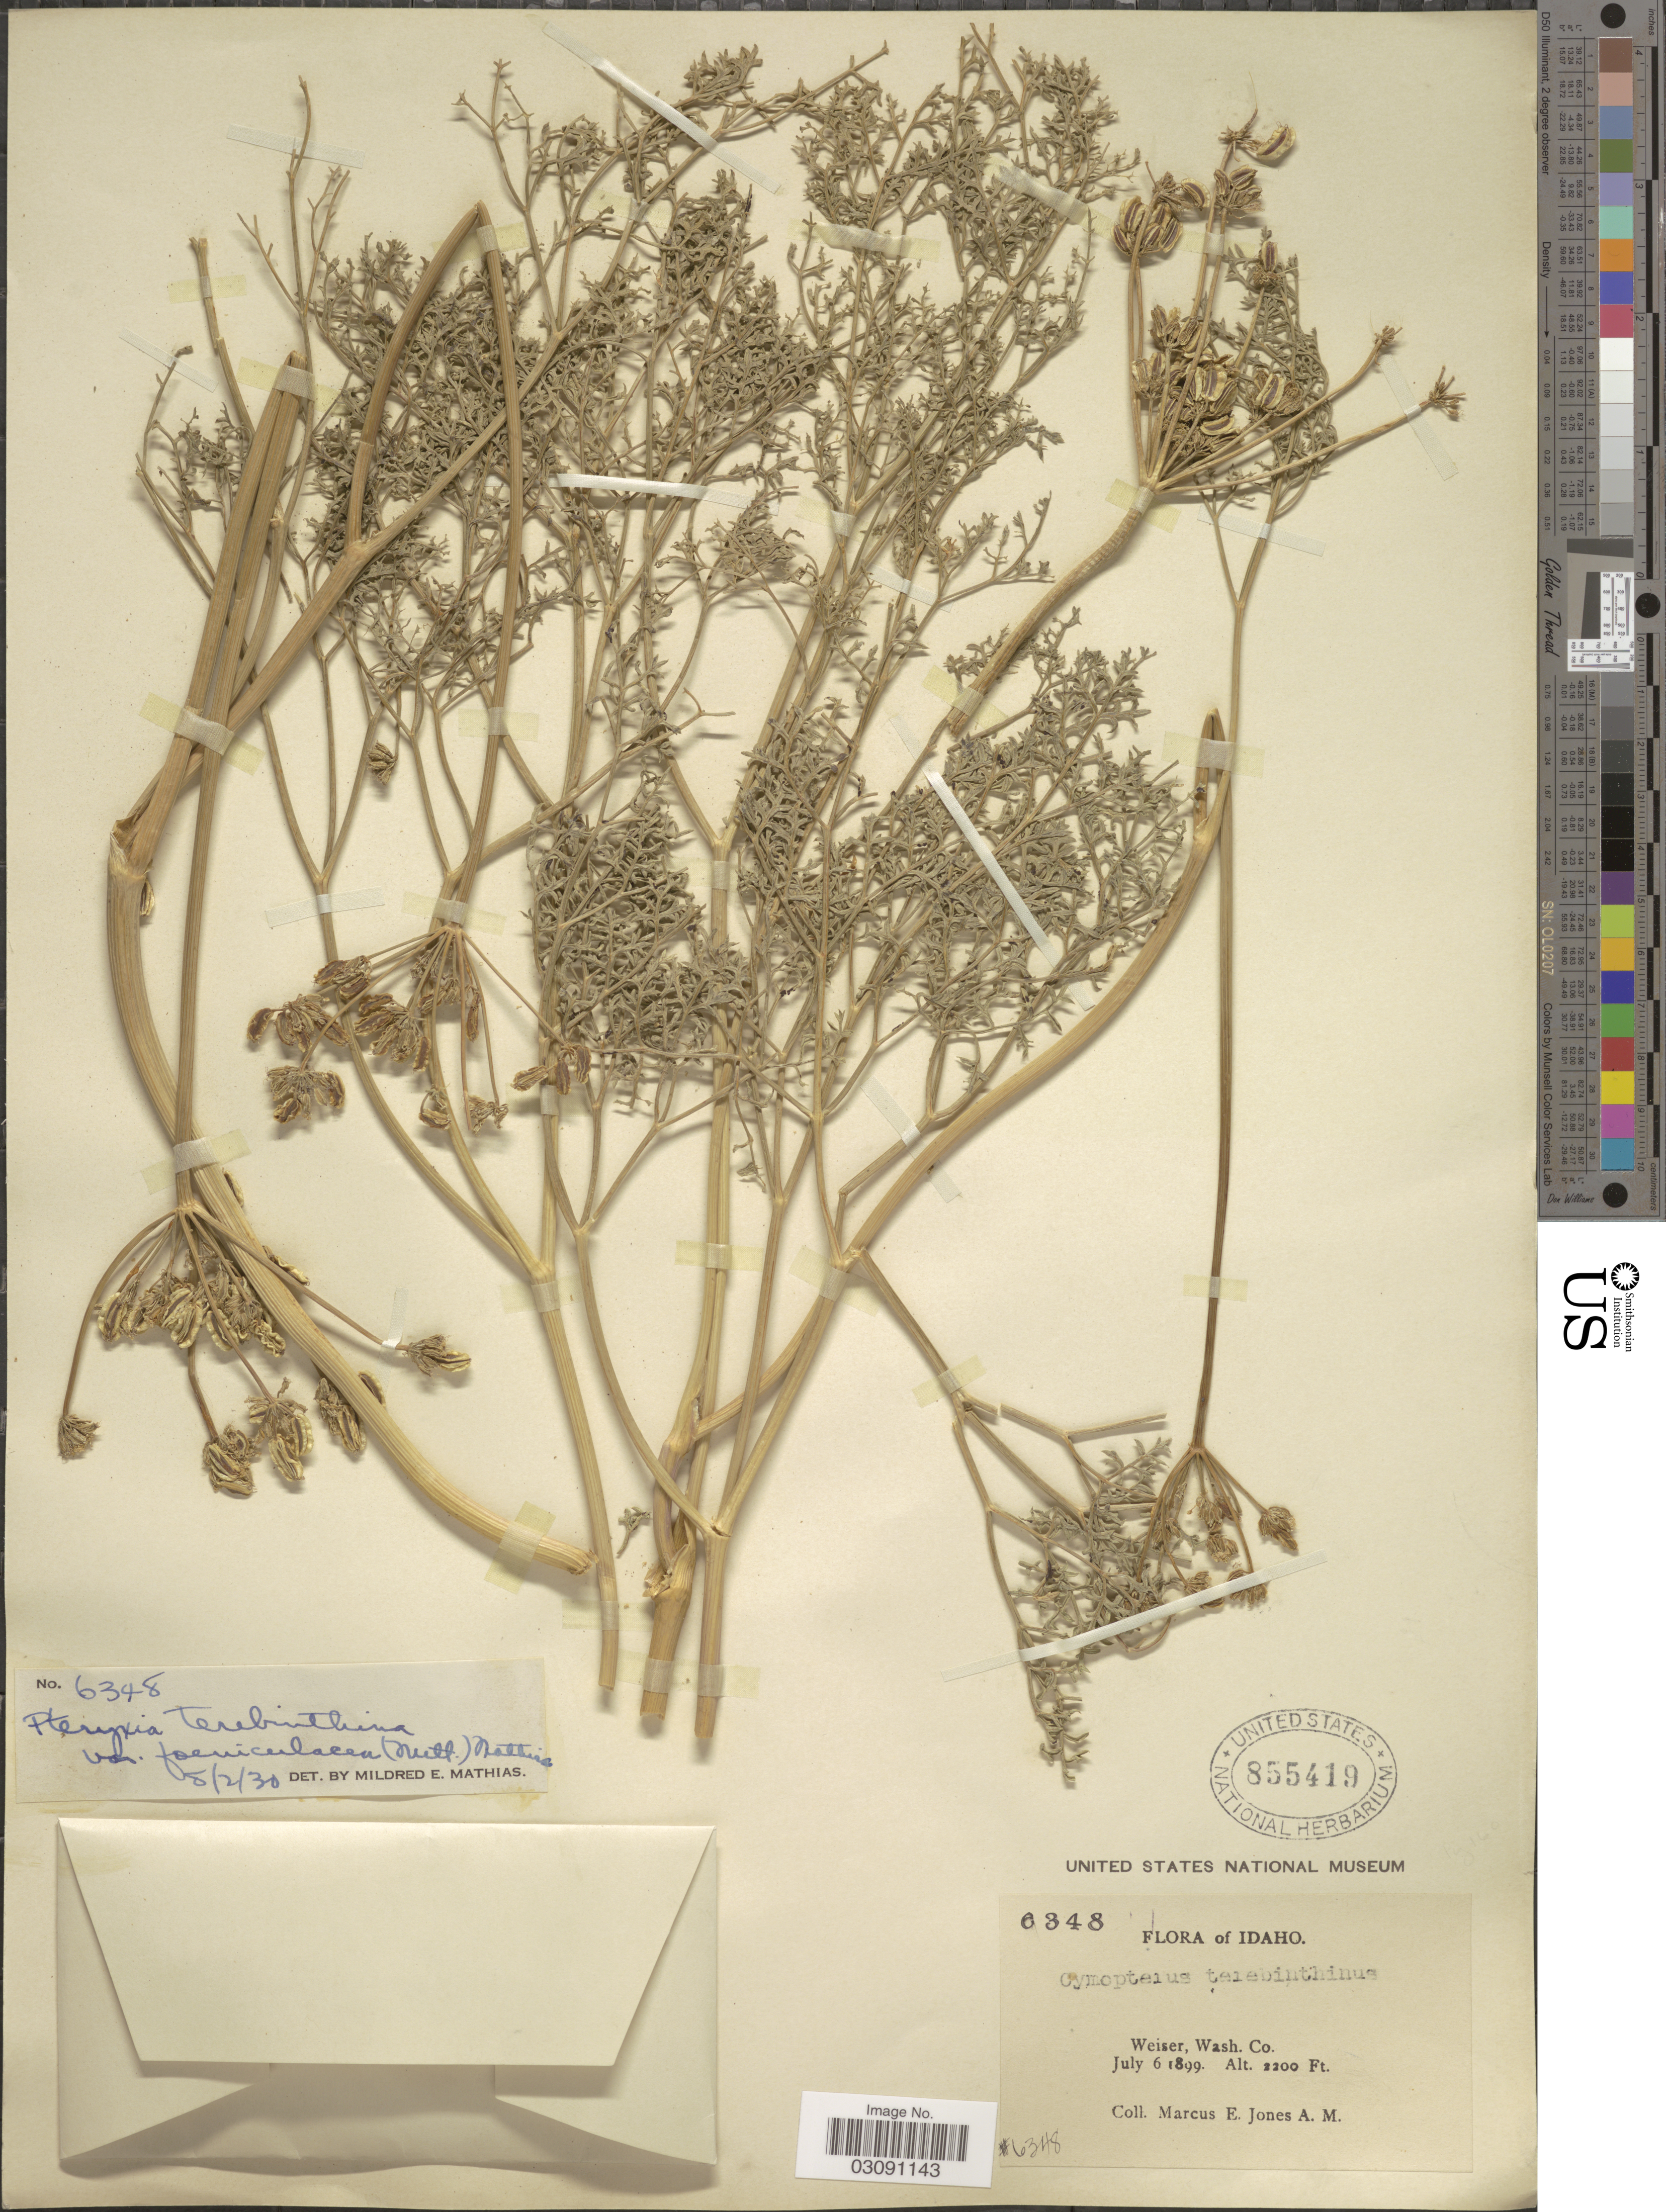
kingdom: Plantae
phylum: Tracheophyta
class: Magnoliopsida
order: Apiales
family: Apiaceae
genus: Pteryxia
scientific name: Pteryxia terebinthina var. foeniculacea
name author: (Torr. & A. Gray) Mathias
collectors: M. E. Jones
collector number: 6348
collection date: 1899-07-06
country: United States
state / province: Idaho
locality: Weiser, Wash. Co.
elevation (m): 671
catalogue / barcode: US 855419